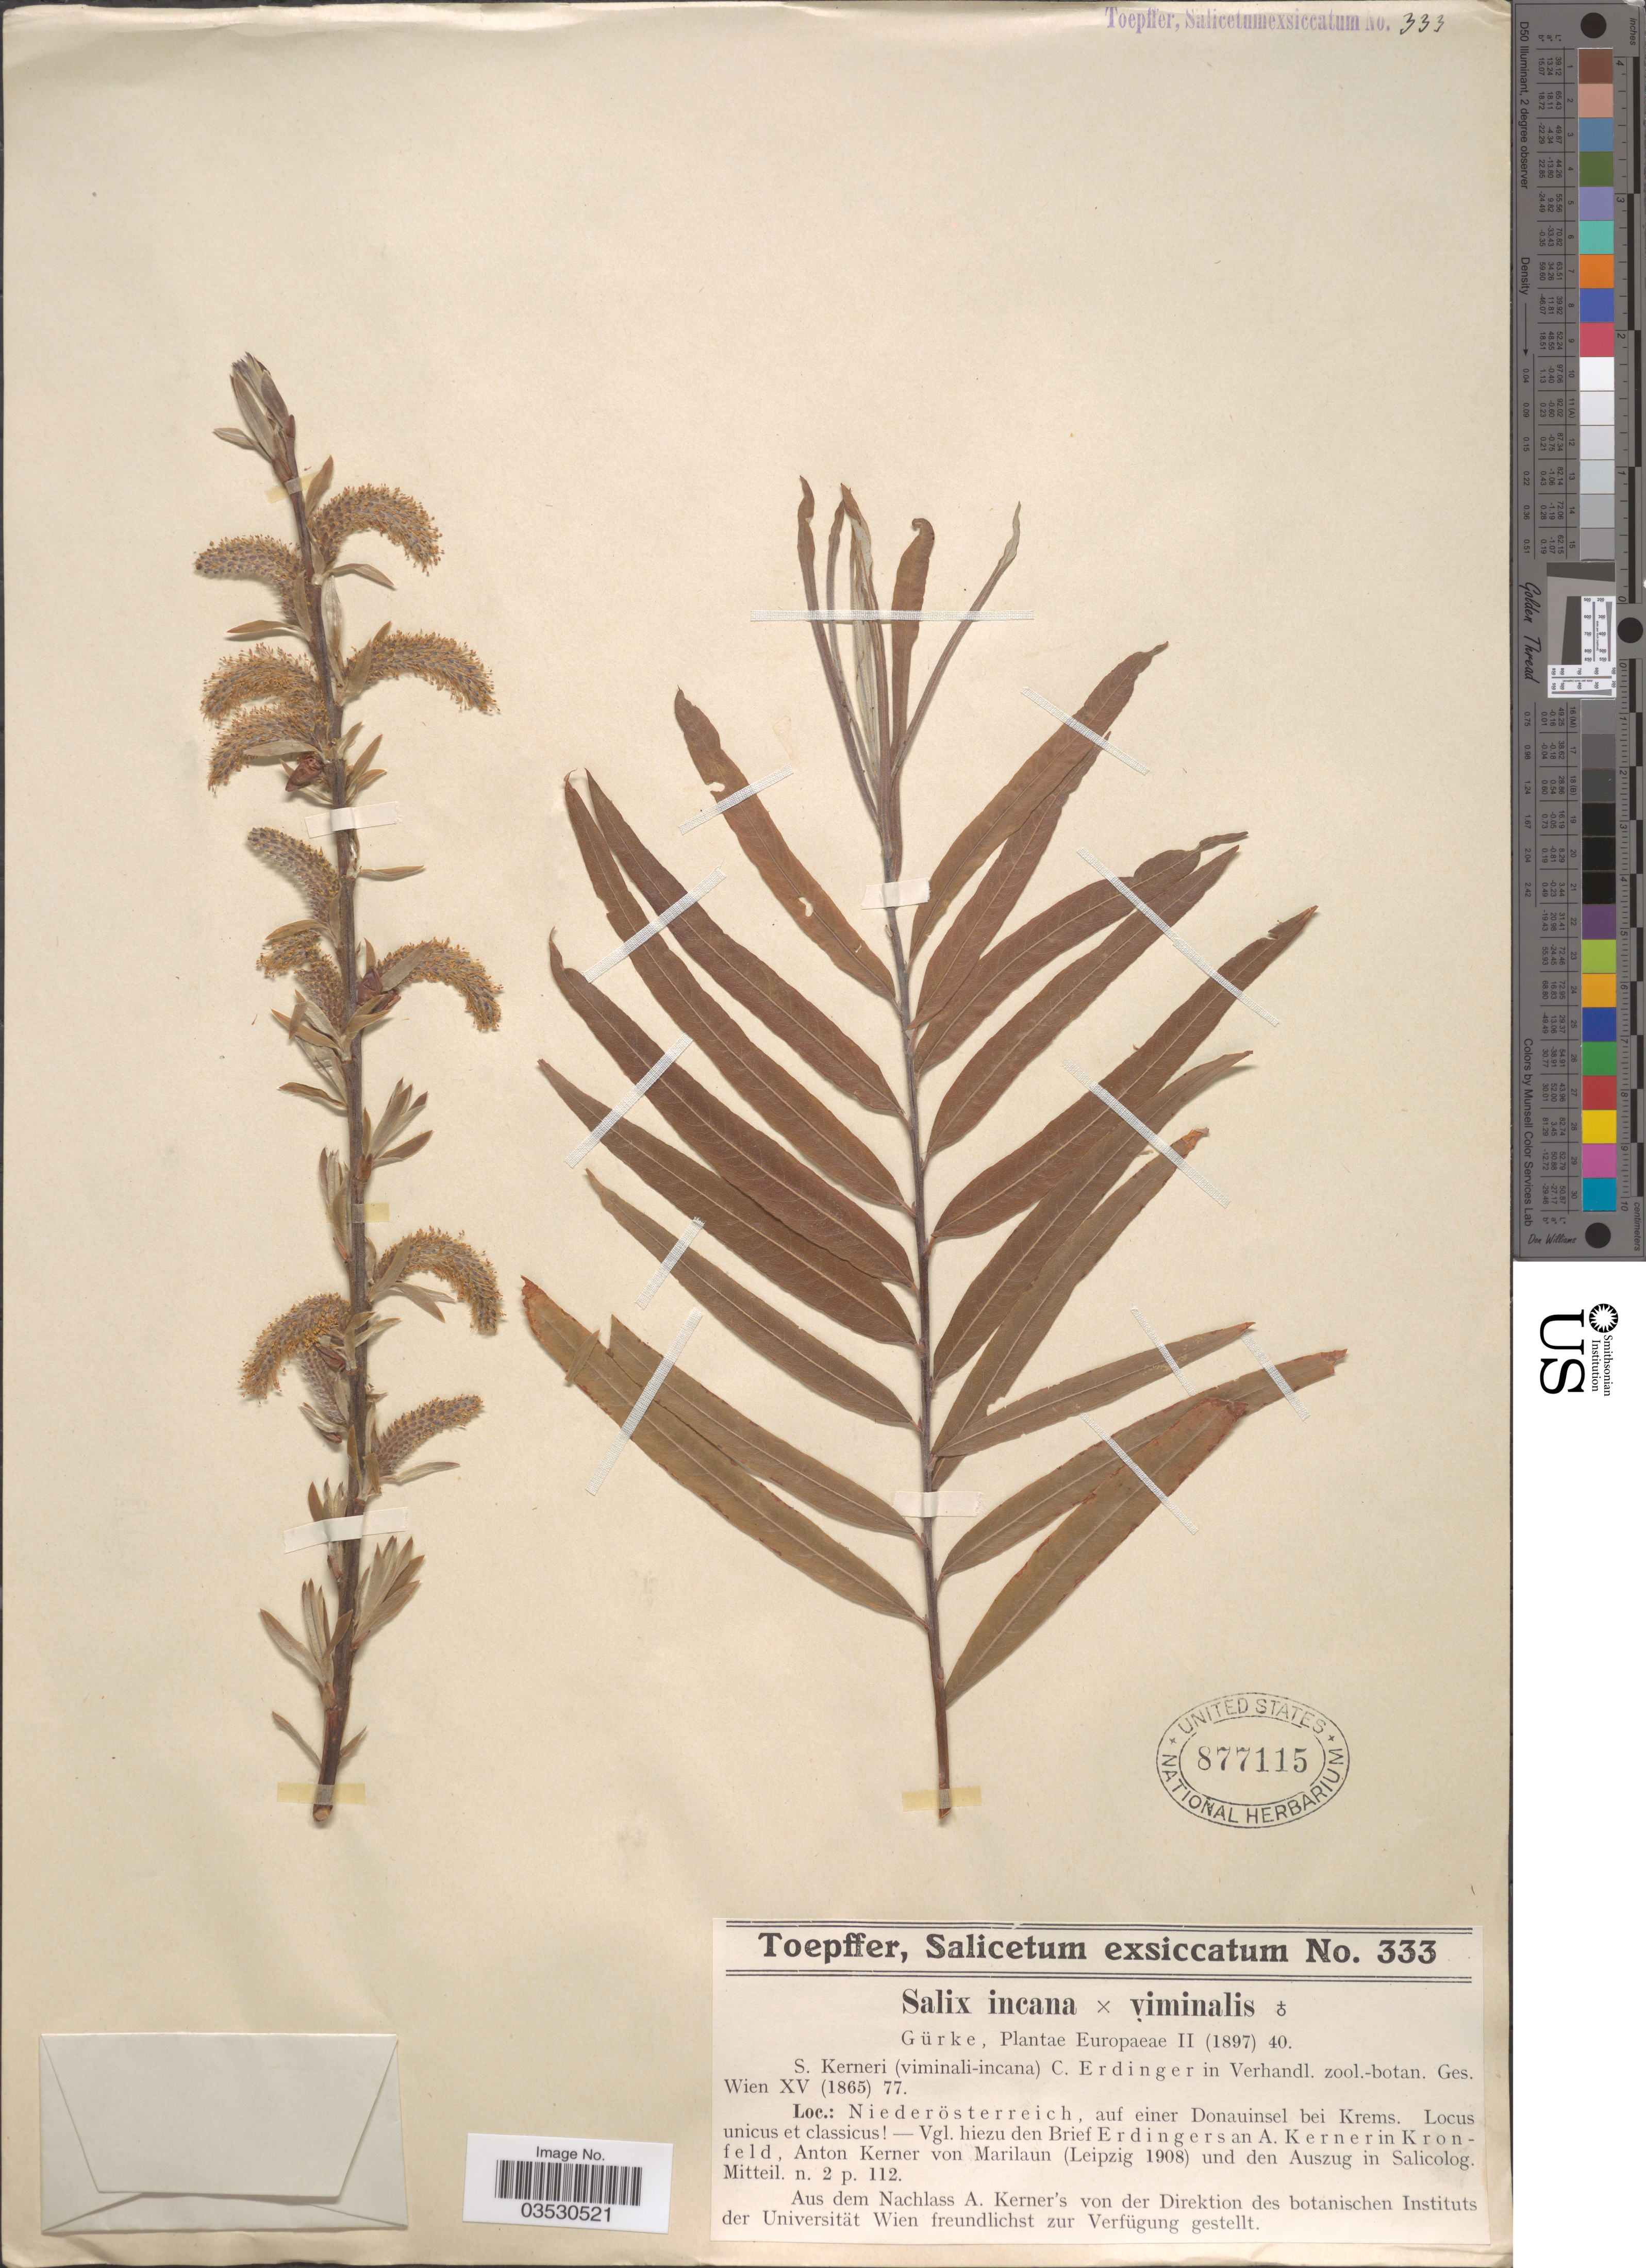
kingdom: Plantae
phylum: Tracheophyta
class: Magnoliopsida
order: Malpighiales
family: Salicaceae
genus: Salix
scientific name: Salix incana x S. viminalis L.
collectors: A. Toepffer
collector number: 333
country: Austria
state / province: Niederosterreich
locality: Auf einer Donauinsel bei Krems. Vgl. hiezu den Brief Erdingers an A. Kerner in Kronfeld, Anton Kerner von Marilaun (Leipzig 1908) und den Auszug in Salicolog.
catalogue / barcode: US 877115